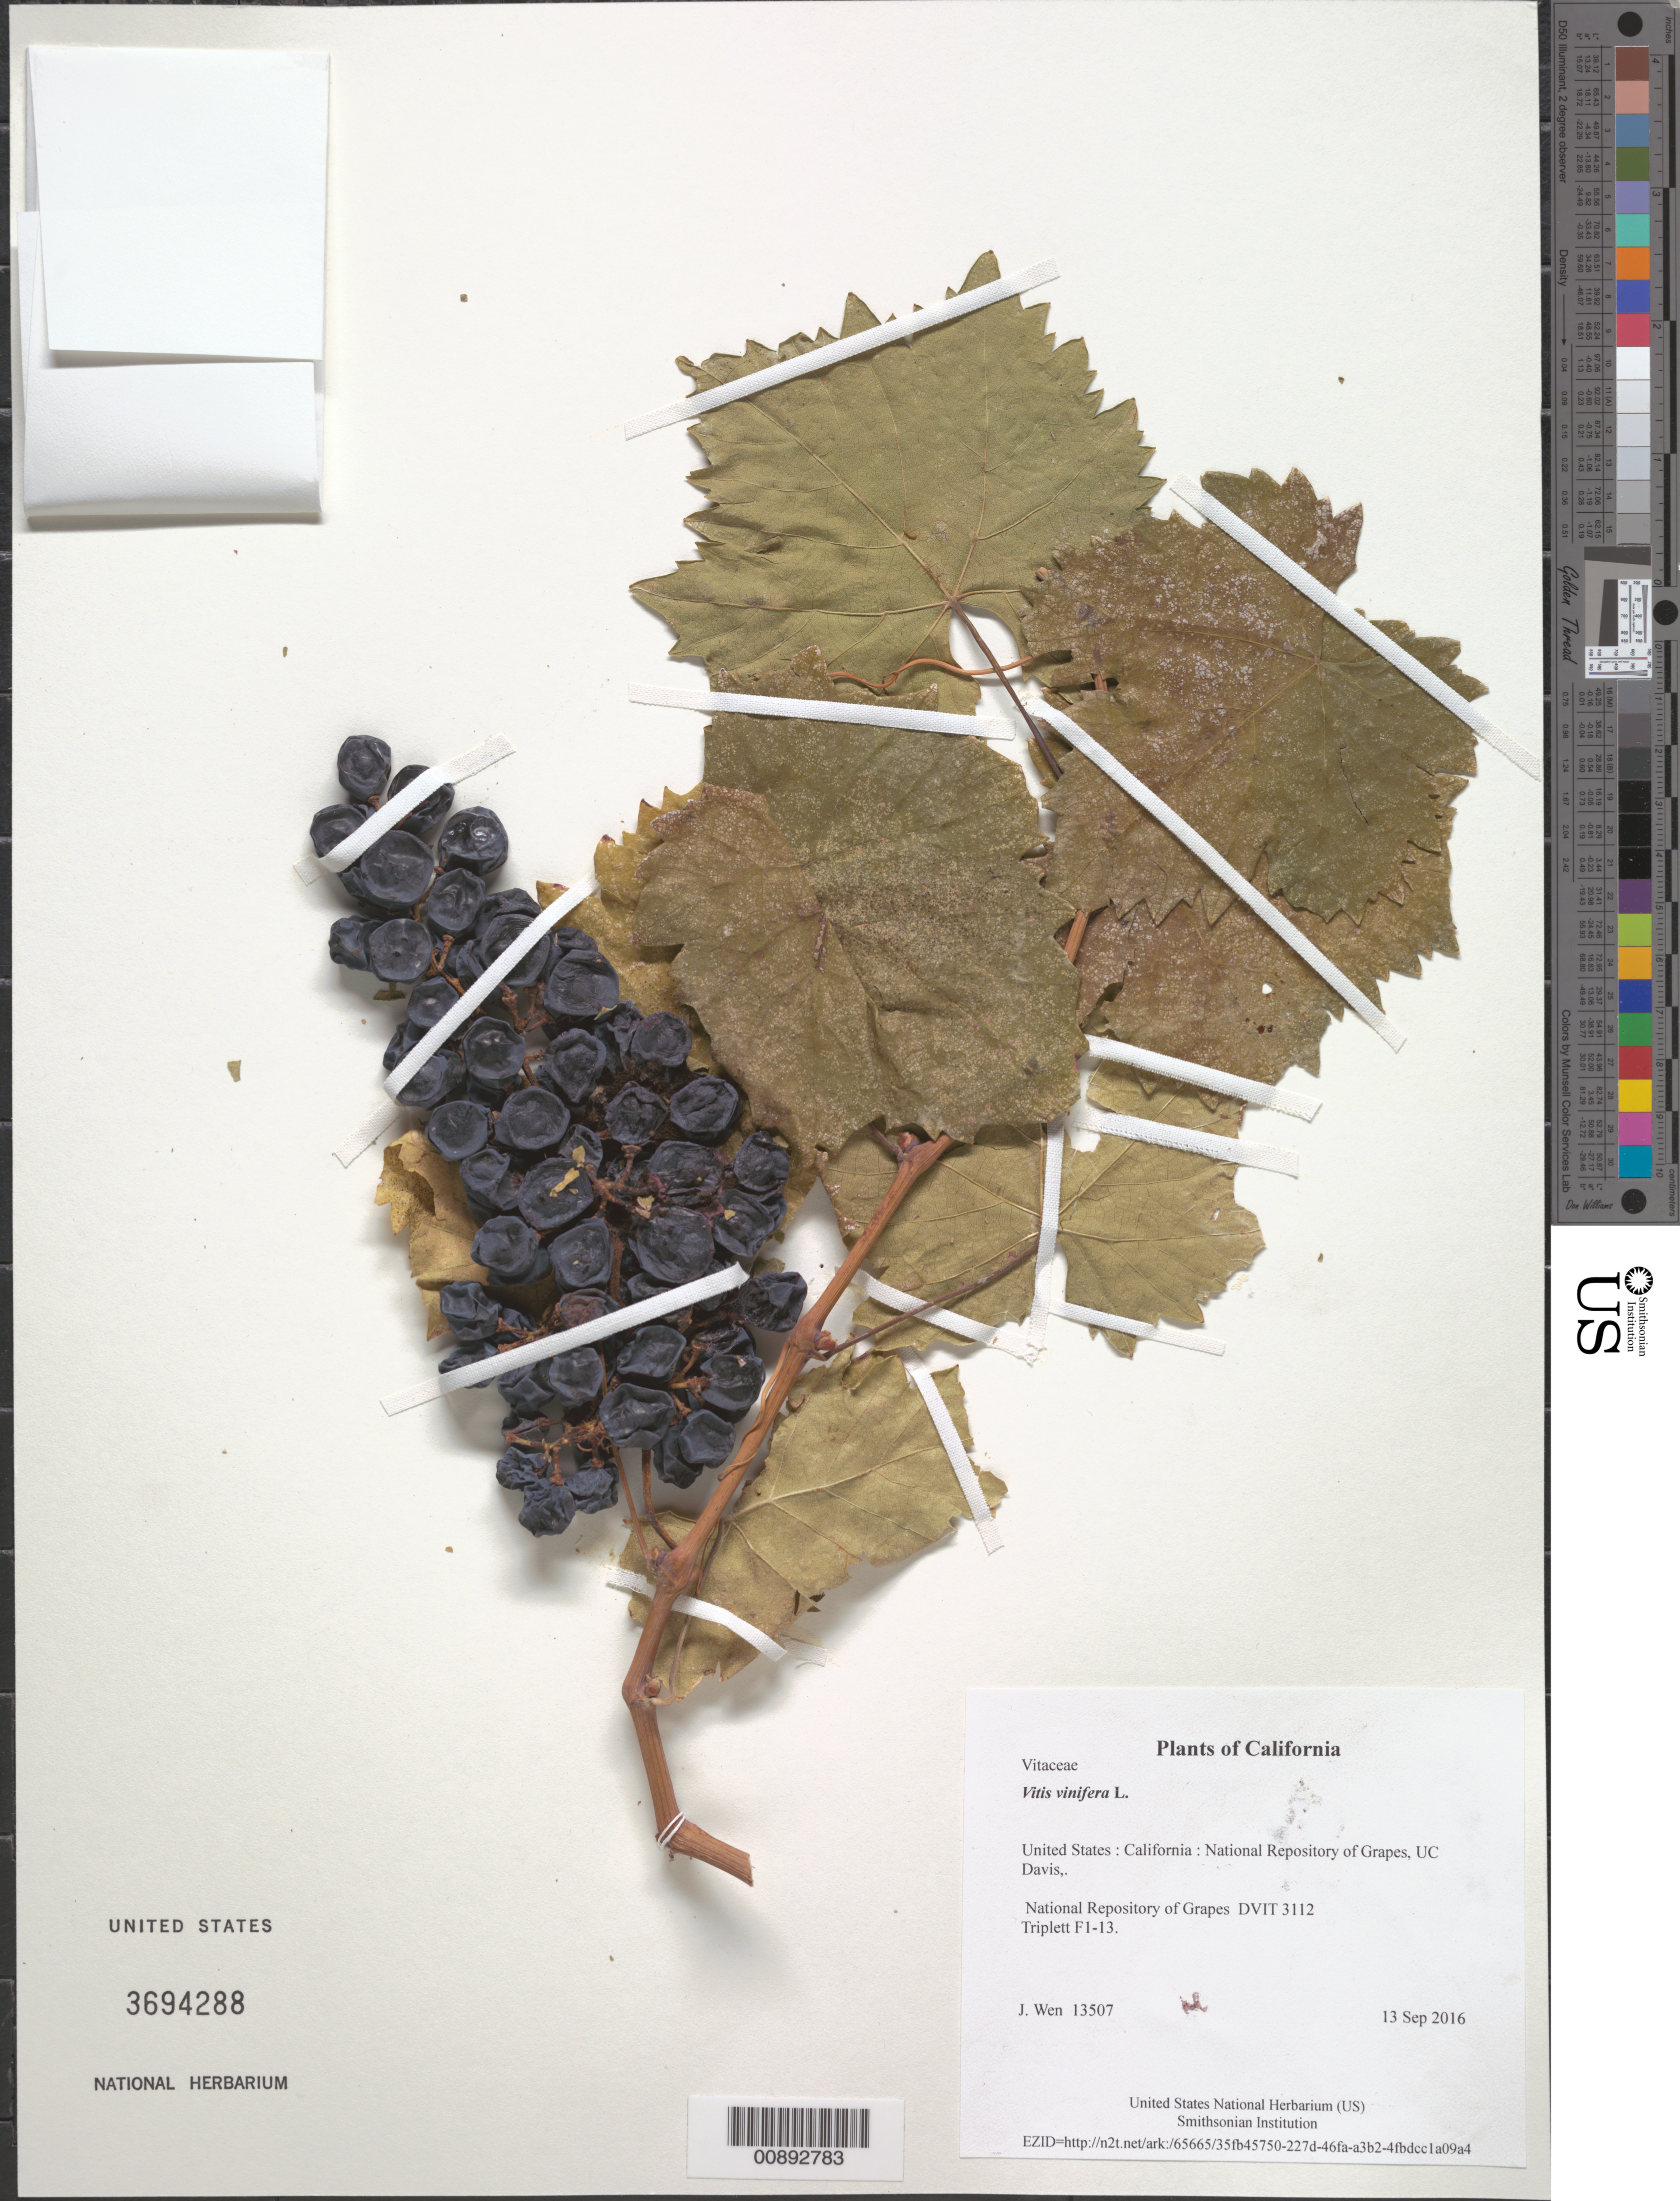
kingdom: Plantae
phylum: Tracheophyta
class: Magnoliopsida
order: Vitales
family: Vitaceae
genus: Vitis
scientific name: Vitis vinifera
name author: L.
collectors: J. Wen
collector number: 13507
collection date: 2016-09-13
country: United States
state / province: California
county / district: Yolo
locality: National Repository of Grapes, UC Davis,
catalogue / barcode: US 3694288